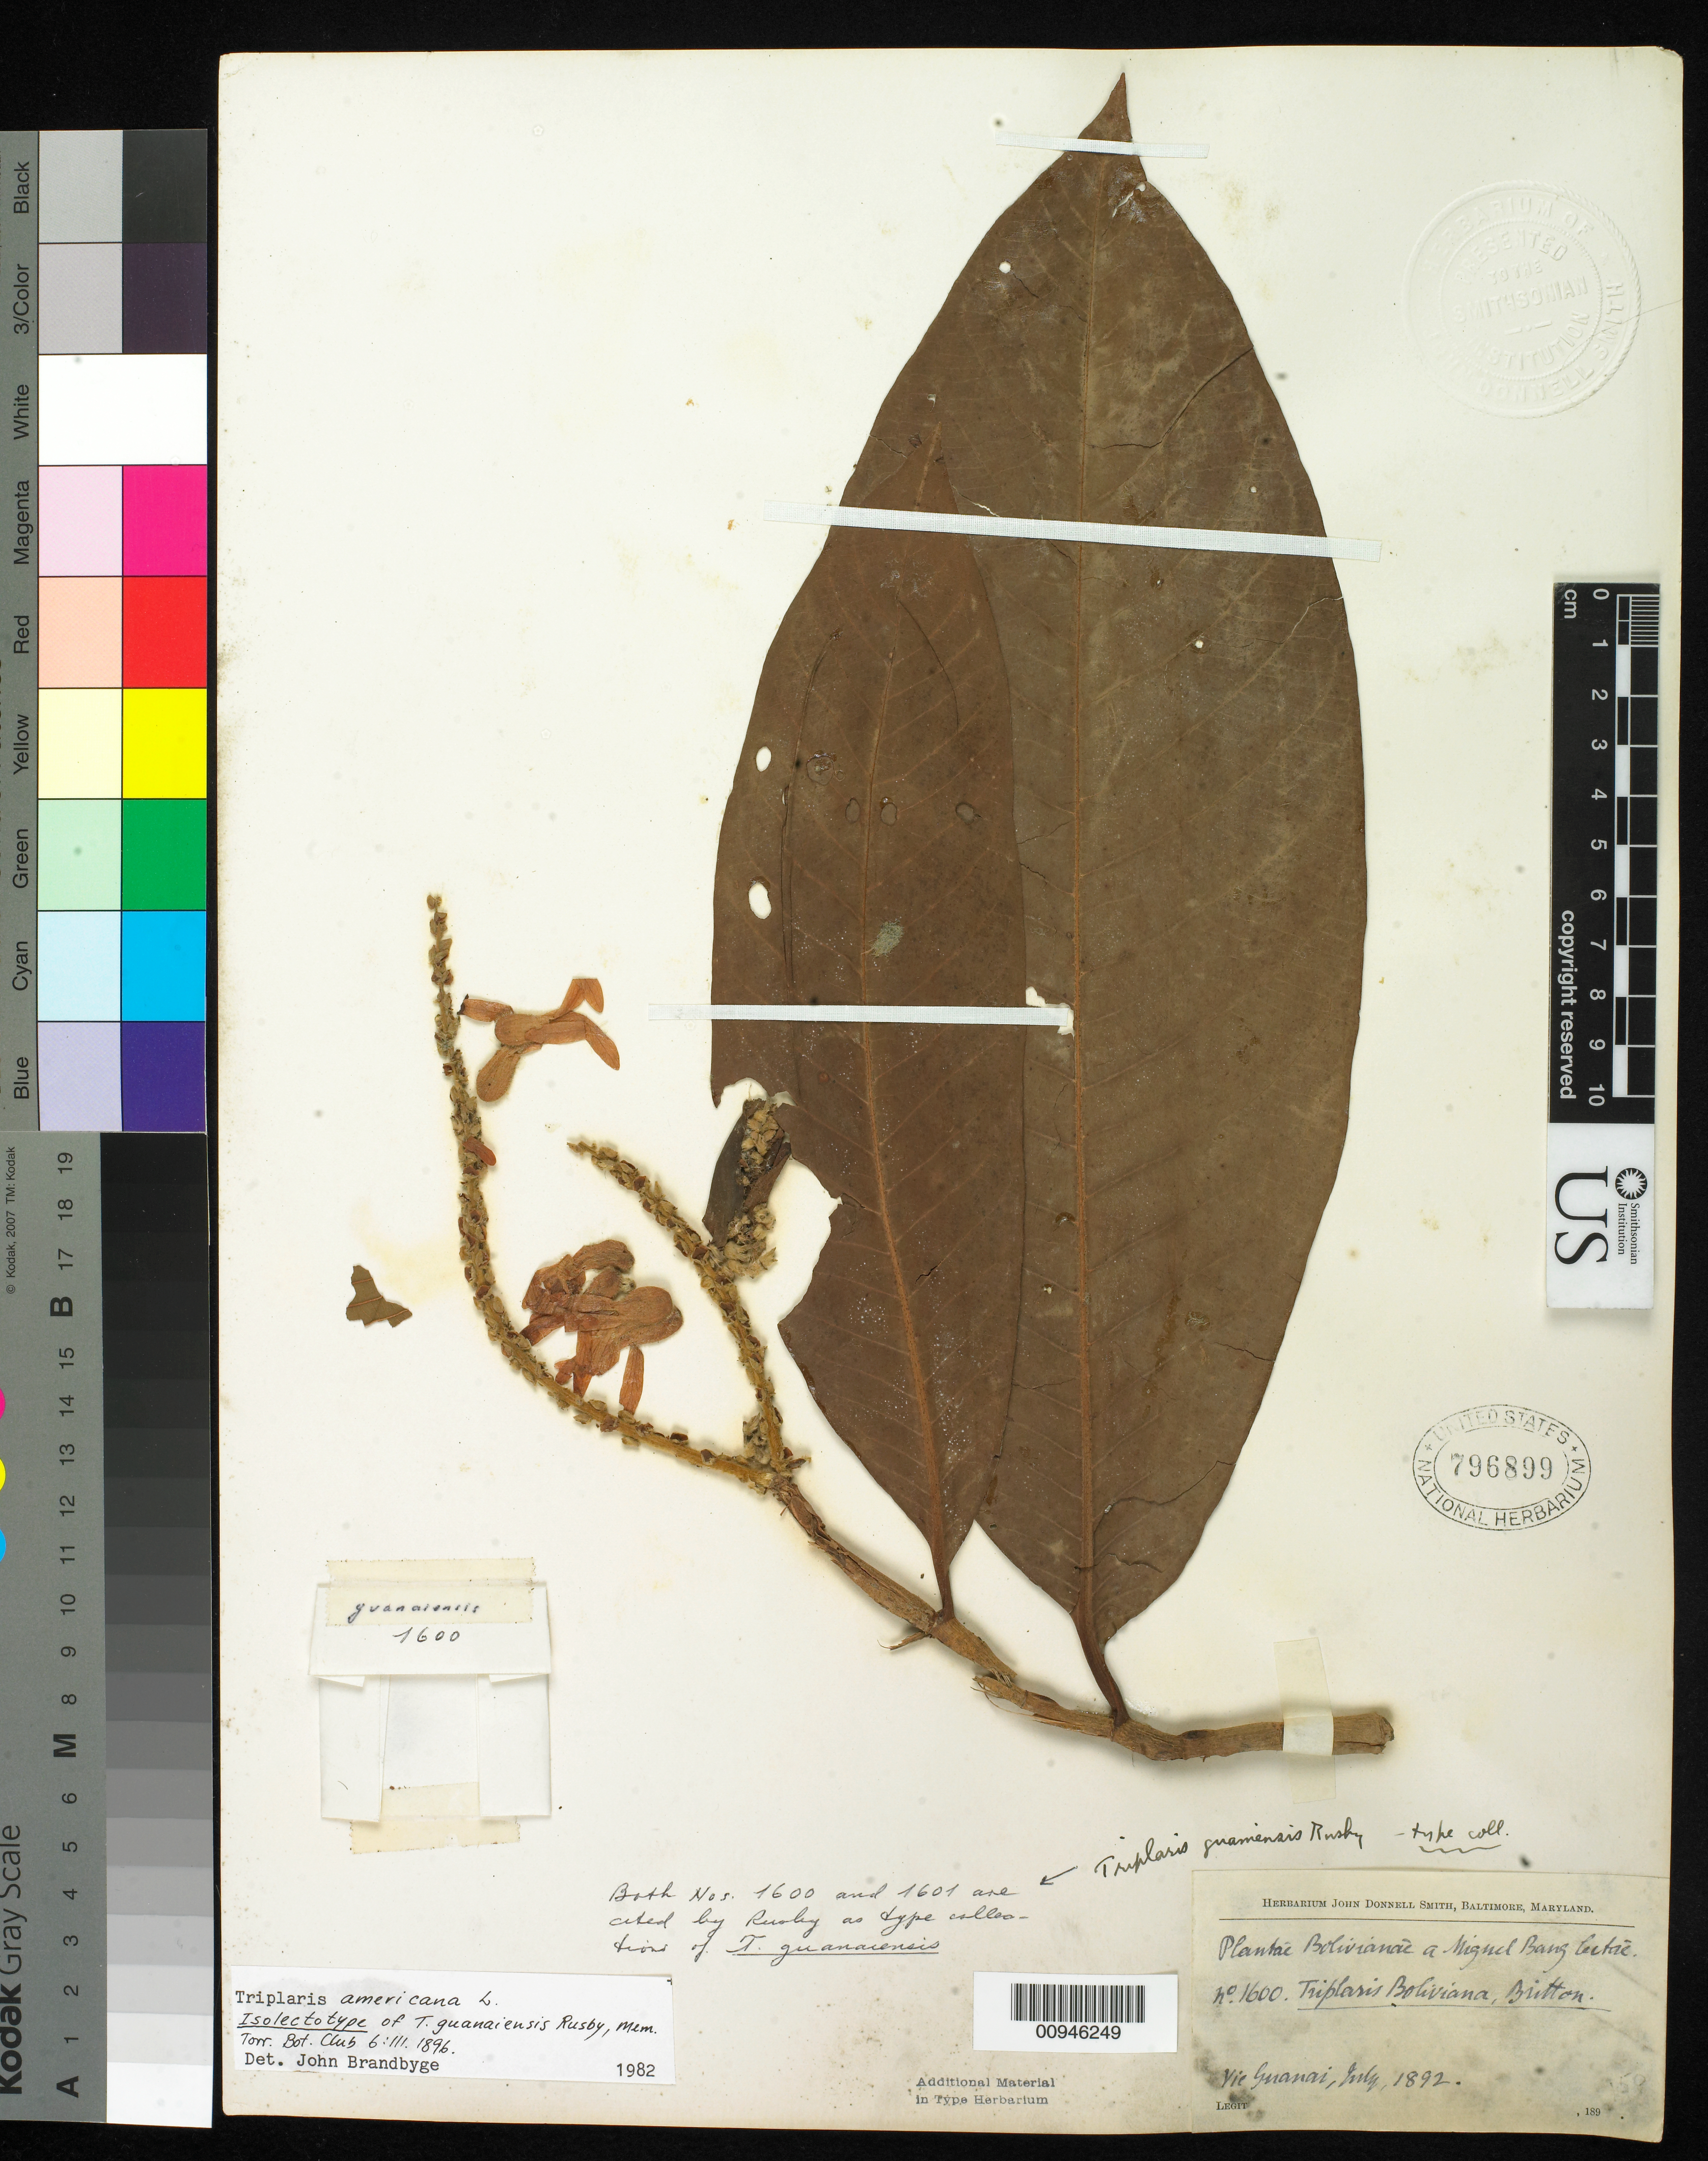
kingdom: Plantae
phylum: Tracheophyta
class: Magnoliopsida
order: Caryophyllales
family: Polygonaceae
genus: Triplaris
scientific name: Triplaris guanaiensis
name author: Rusby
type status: Isolectotype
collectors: M. Bang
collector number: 1600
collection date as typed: Jul 1892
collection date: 1892-07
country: Bolivia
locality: Vic. Guanai.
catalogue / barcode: US 796899